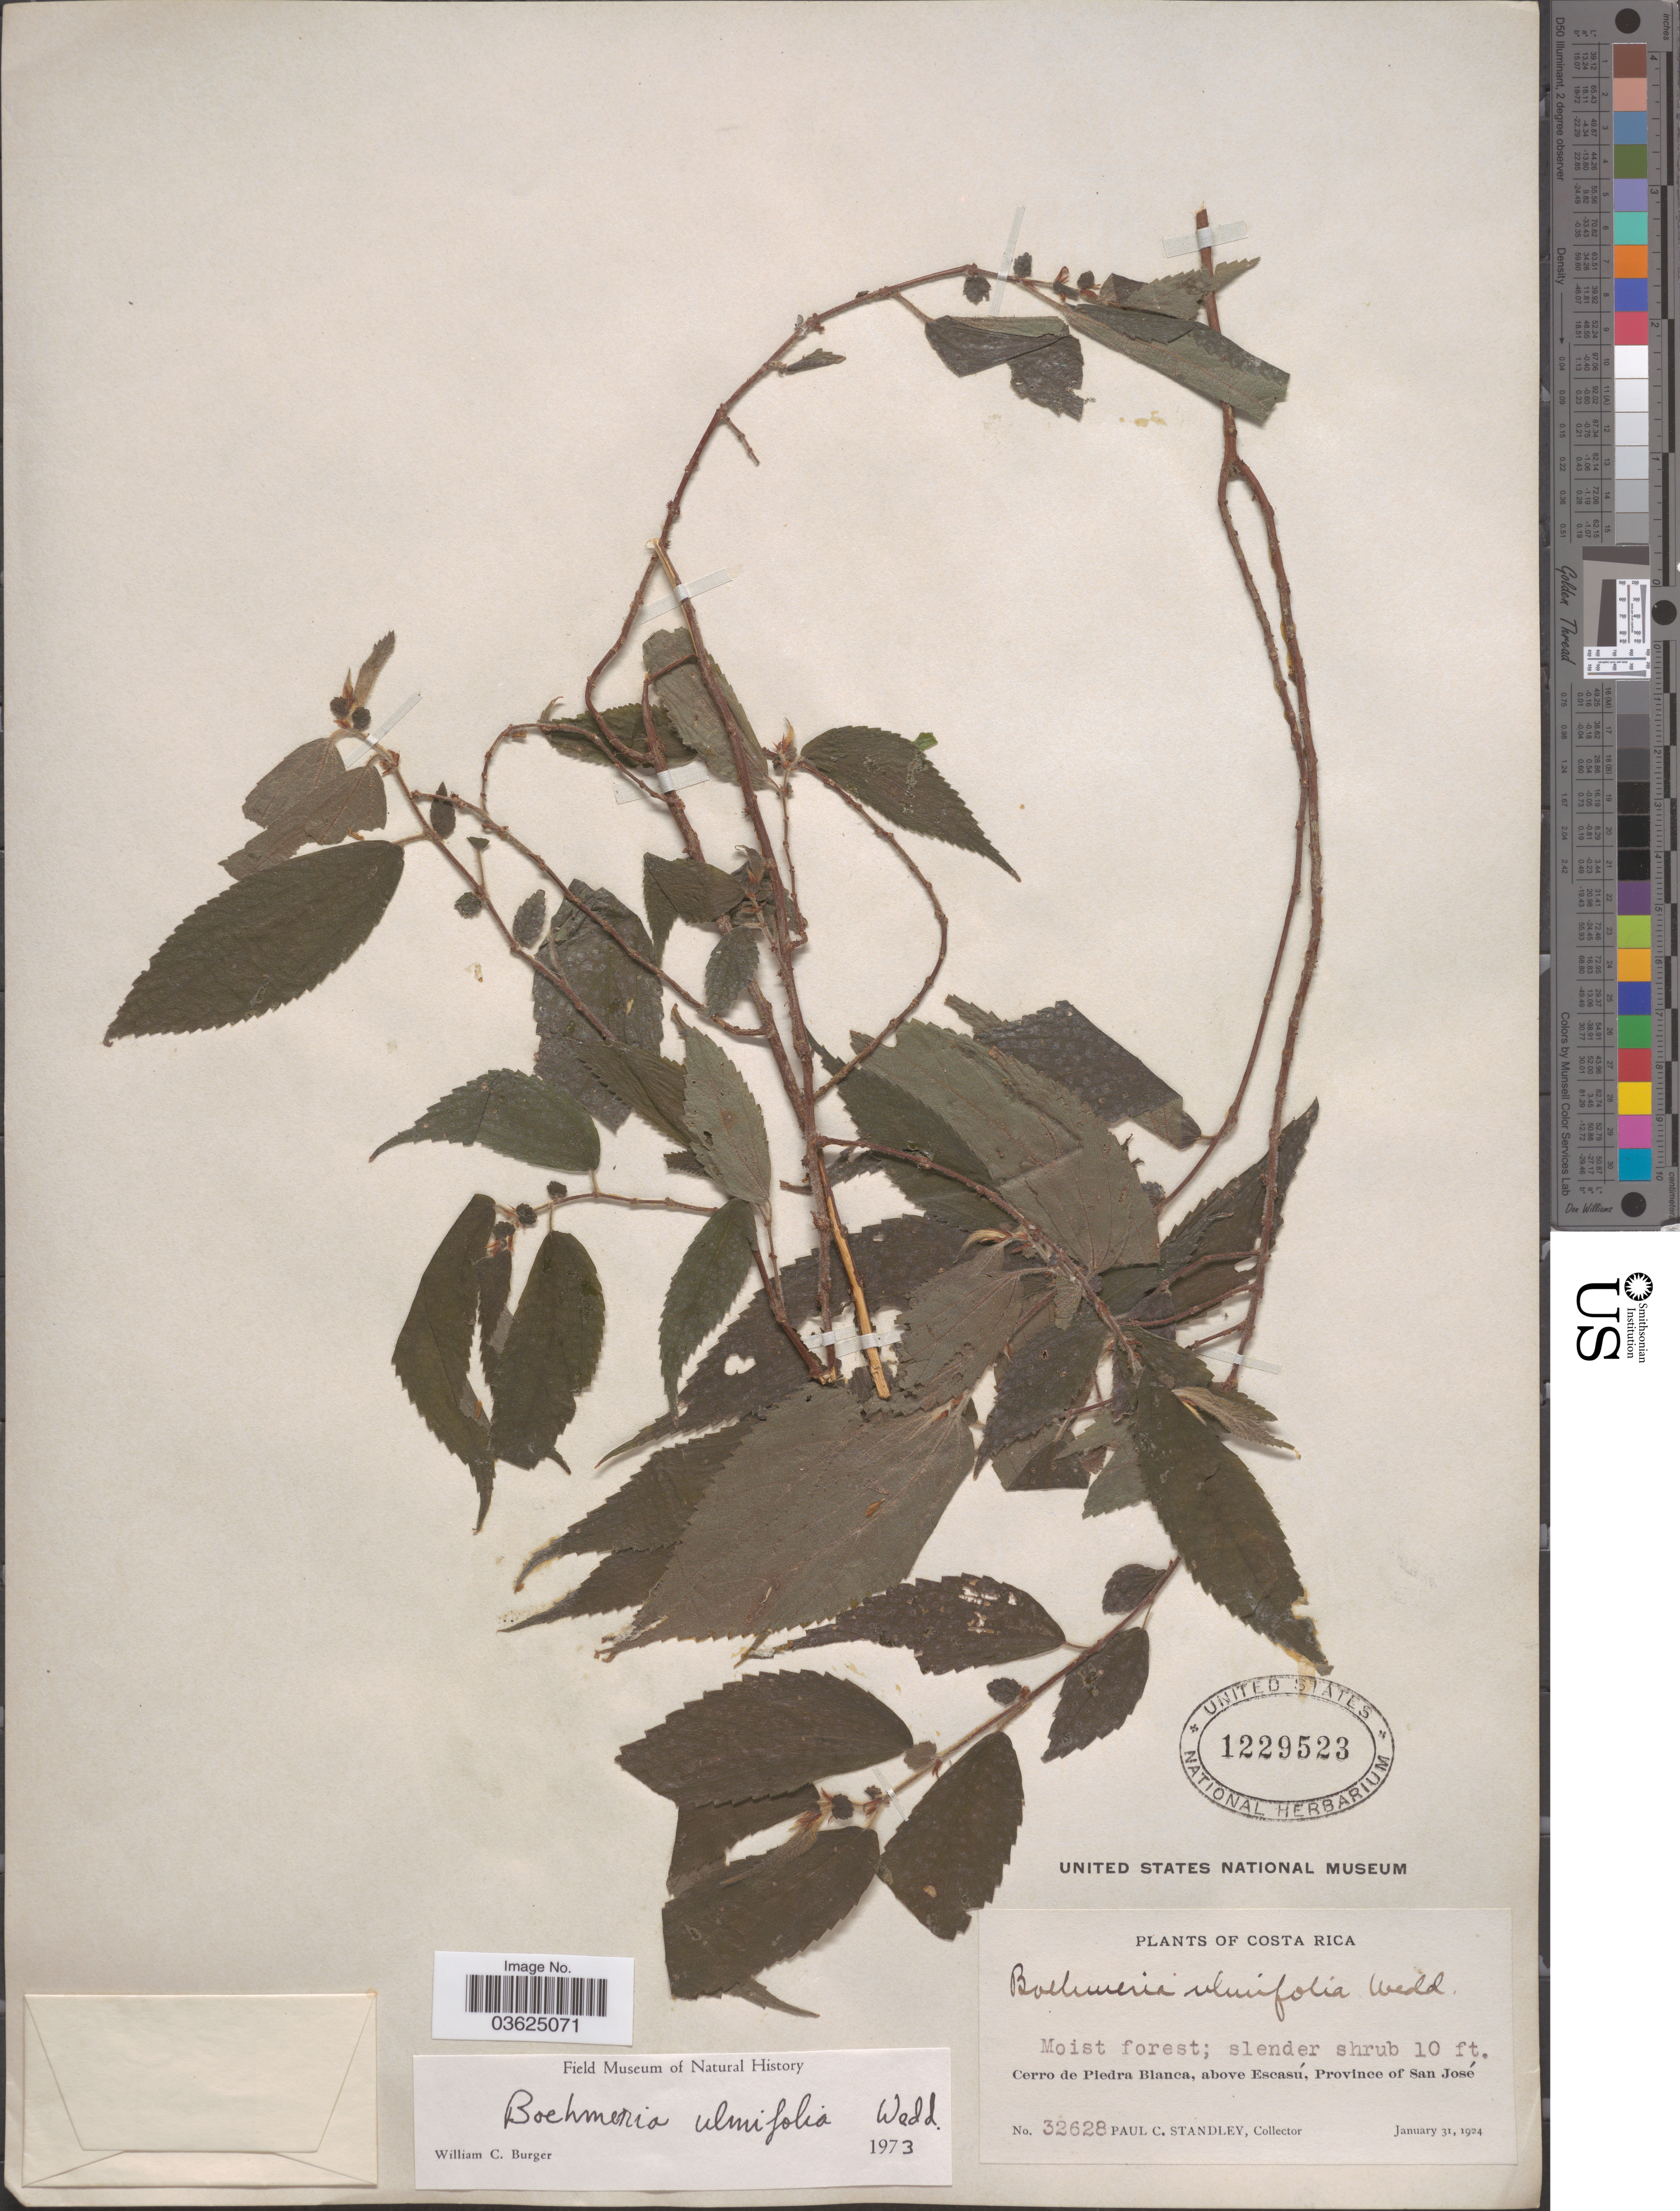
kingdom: Plantae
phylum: Tracheophyta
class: Magnoliopsida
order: Rosales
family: Urticaceae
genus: Boehmeria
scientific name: Boehmeria ulmifolia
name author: Wedd.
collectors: P. C. Standley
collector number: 32628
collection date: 1924-01-31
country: Costa Rica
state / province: San José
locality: Cerro de Piedra Blanca, above Escasú.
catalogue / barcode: US 1229523